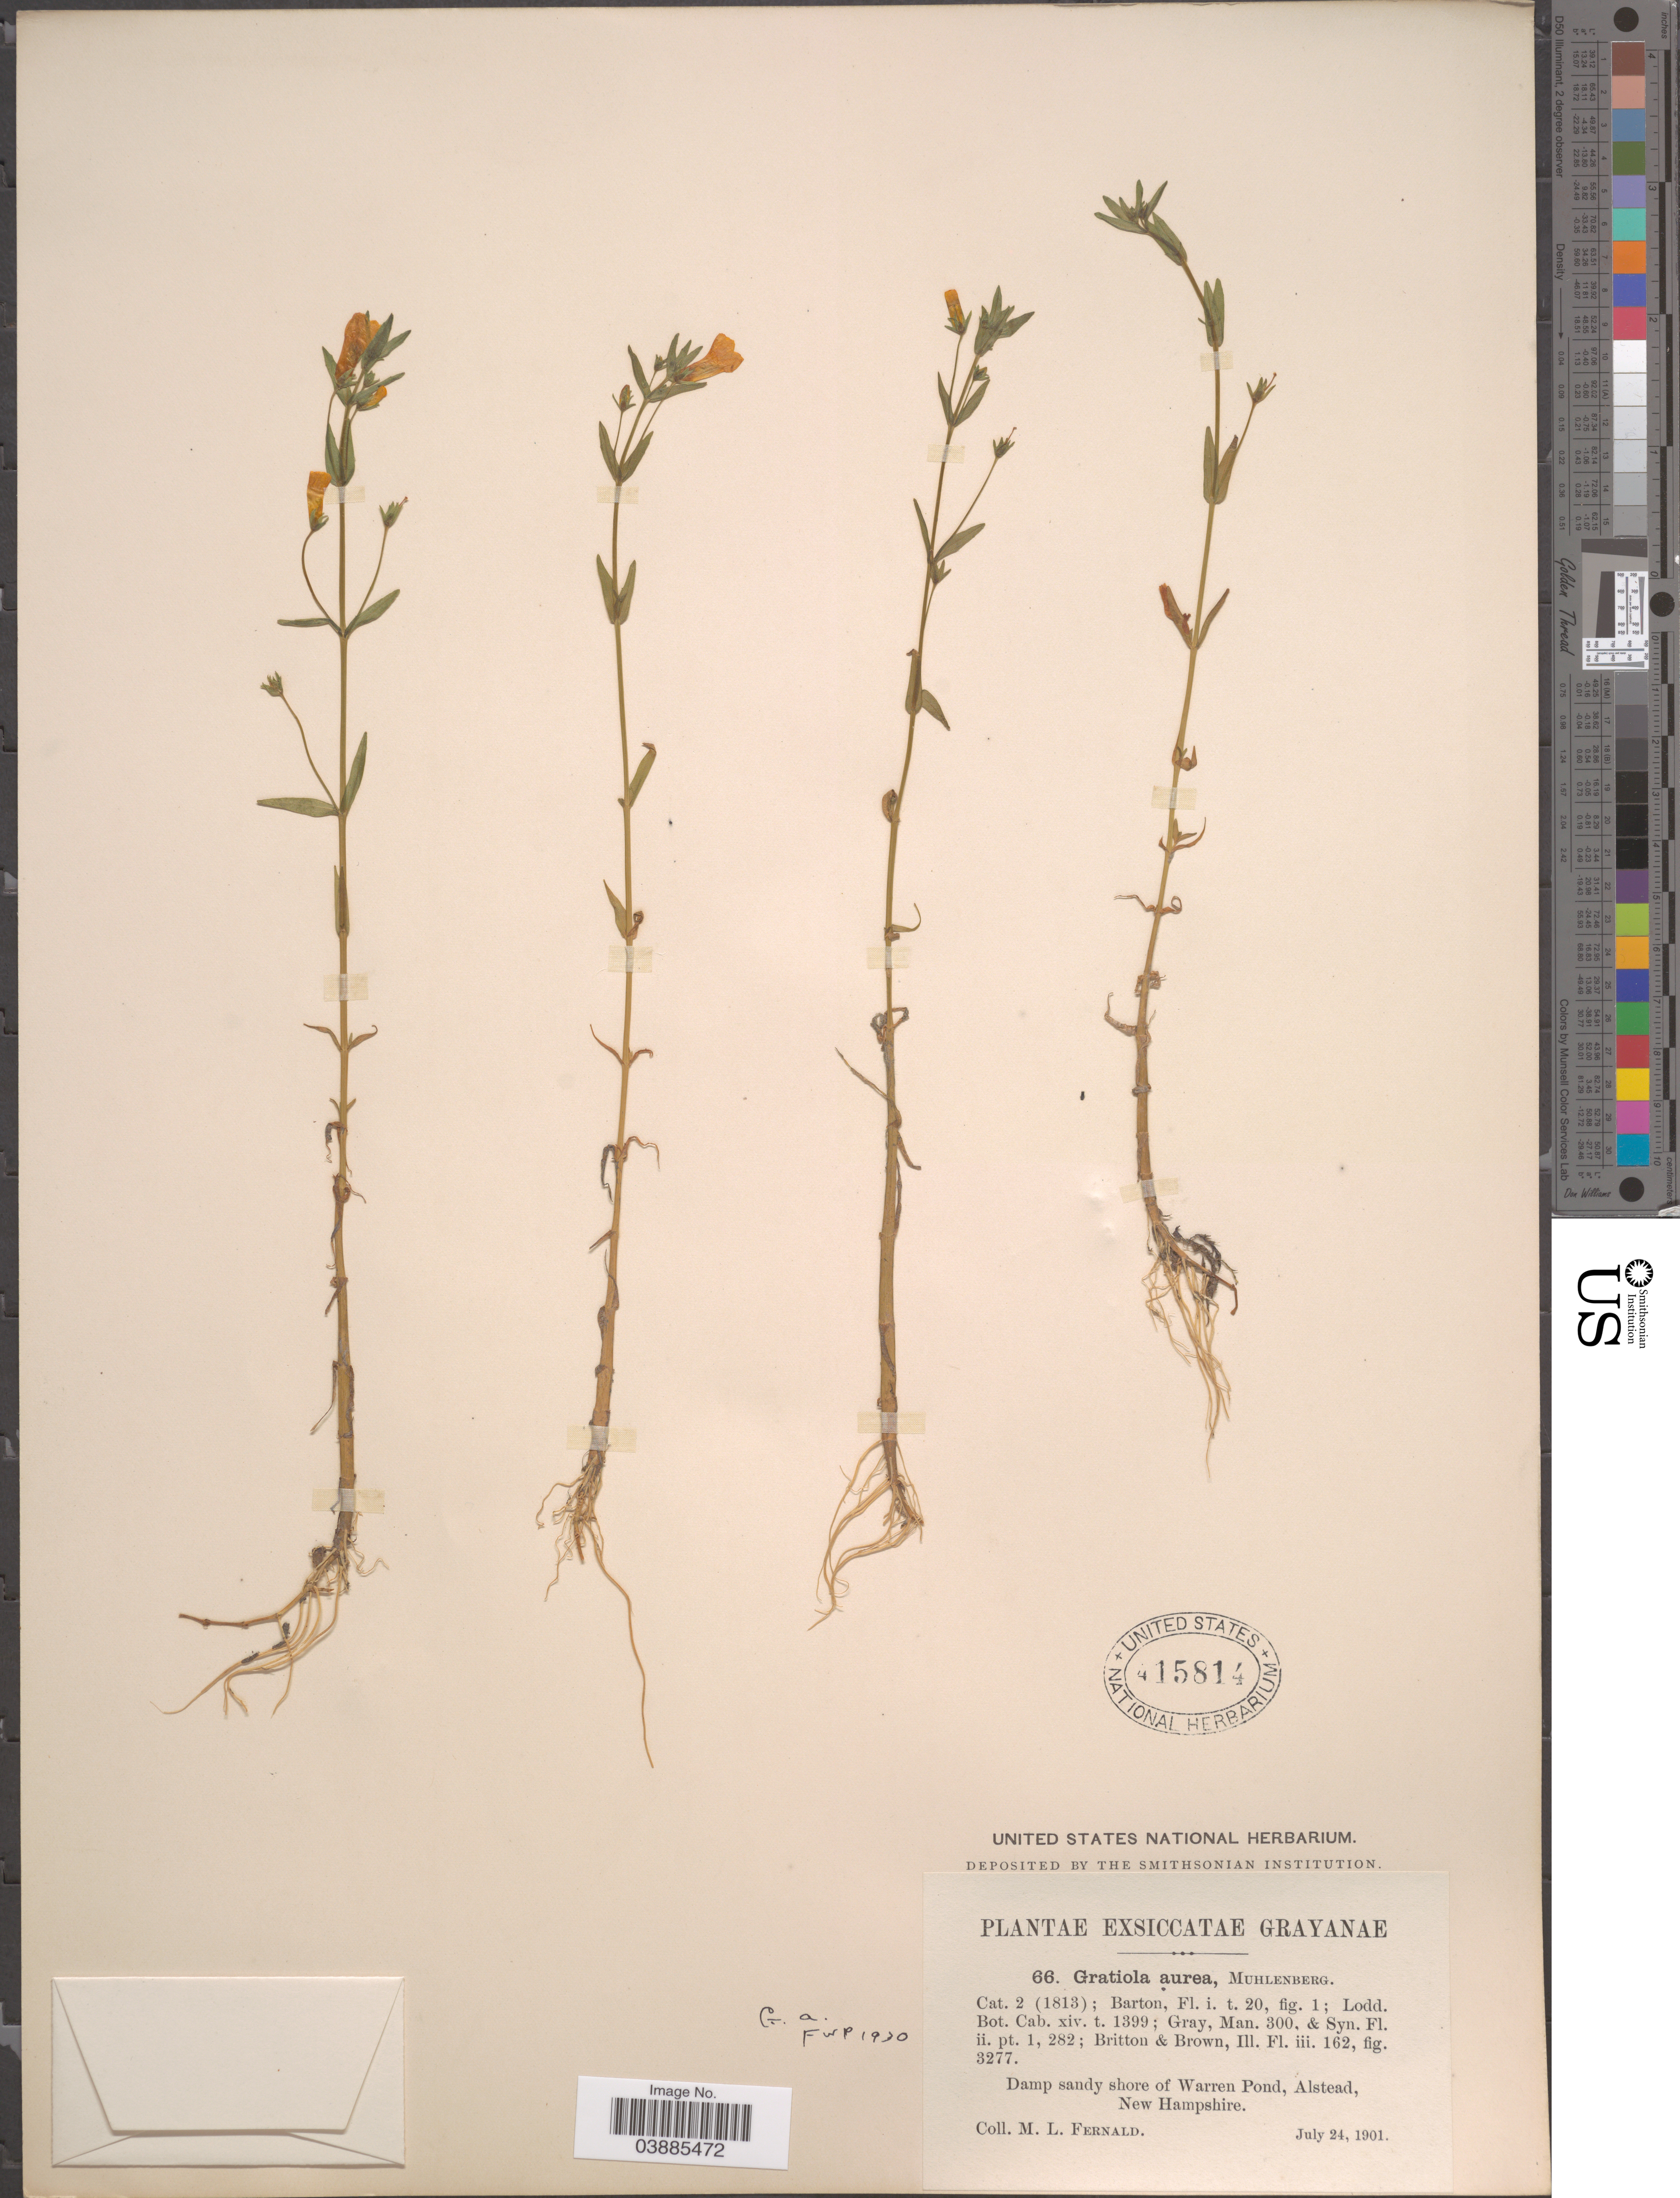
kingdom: Plantae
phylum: Tracheophyta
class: Magnoliopsida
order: Lamiales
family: Plantaginaceae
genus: Gratiola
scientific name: Gratiola aurea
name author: Pursh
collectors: M. L. Fernald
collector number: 66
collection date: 1901-07-24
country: United States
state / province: New Hampshire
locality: Damp sandy shore of Warren Pond, Alstead.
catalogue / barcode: US 415814